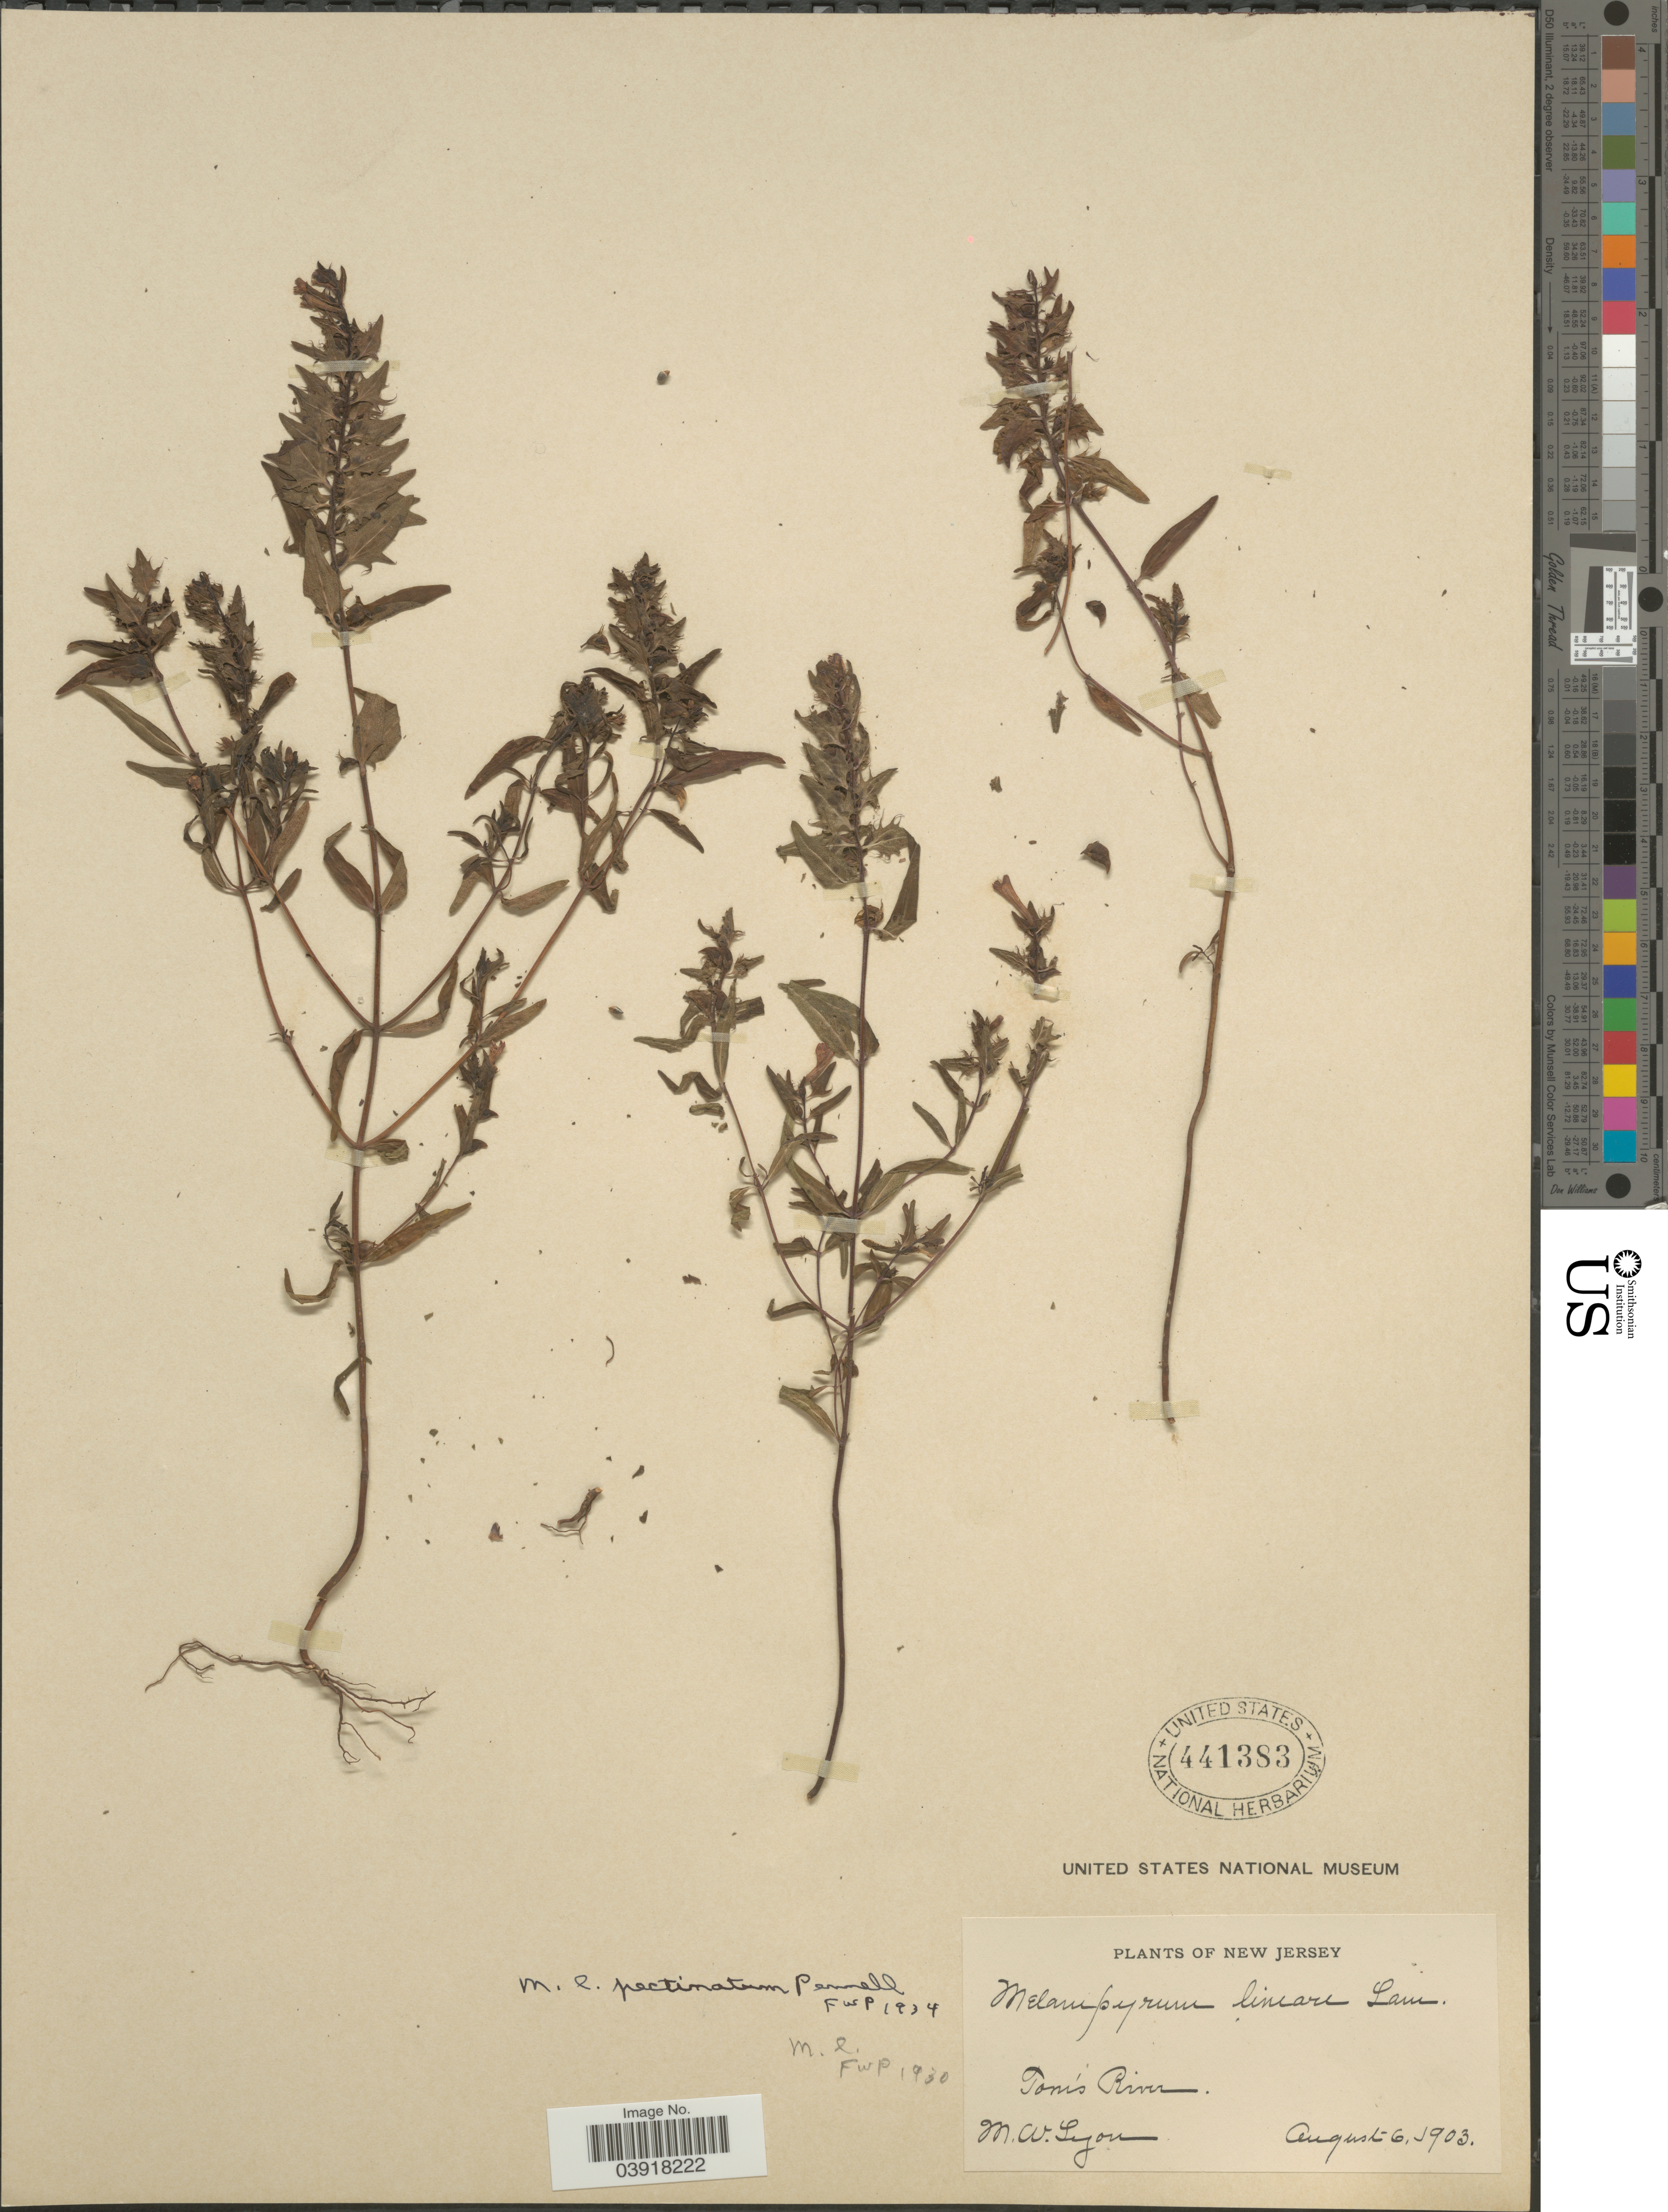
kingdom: Plantae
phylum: Tracheophyta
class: Magnoliopsida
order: Lamiales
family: Orobanchaceae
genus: Melampyrum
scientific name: Melampyrum lineare var. pectinatum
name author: (Pennell) Fernald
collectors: M. W. Lyon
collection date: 1903-08-06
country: United States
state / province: New Jersey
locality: Toni's River.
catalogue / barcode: US 441383